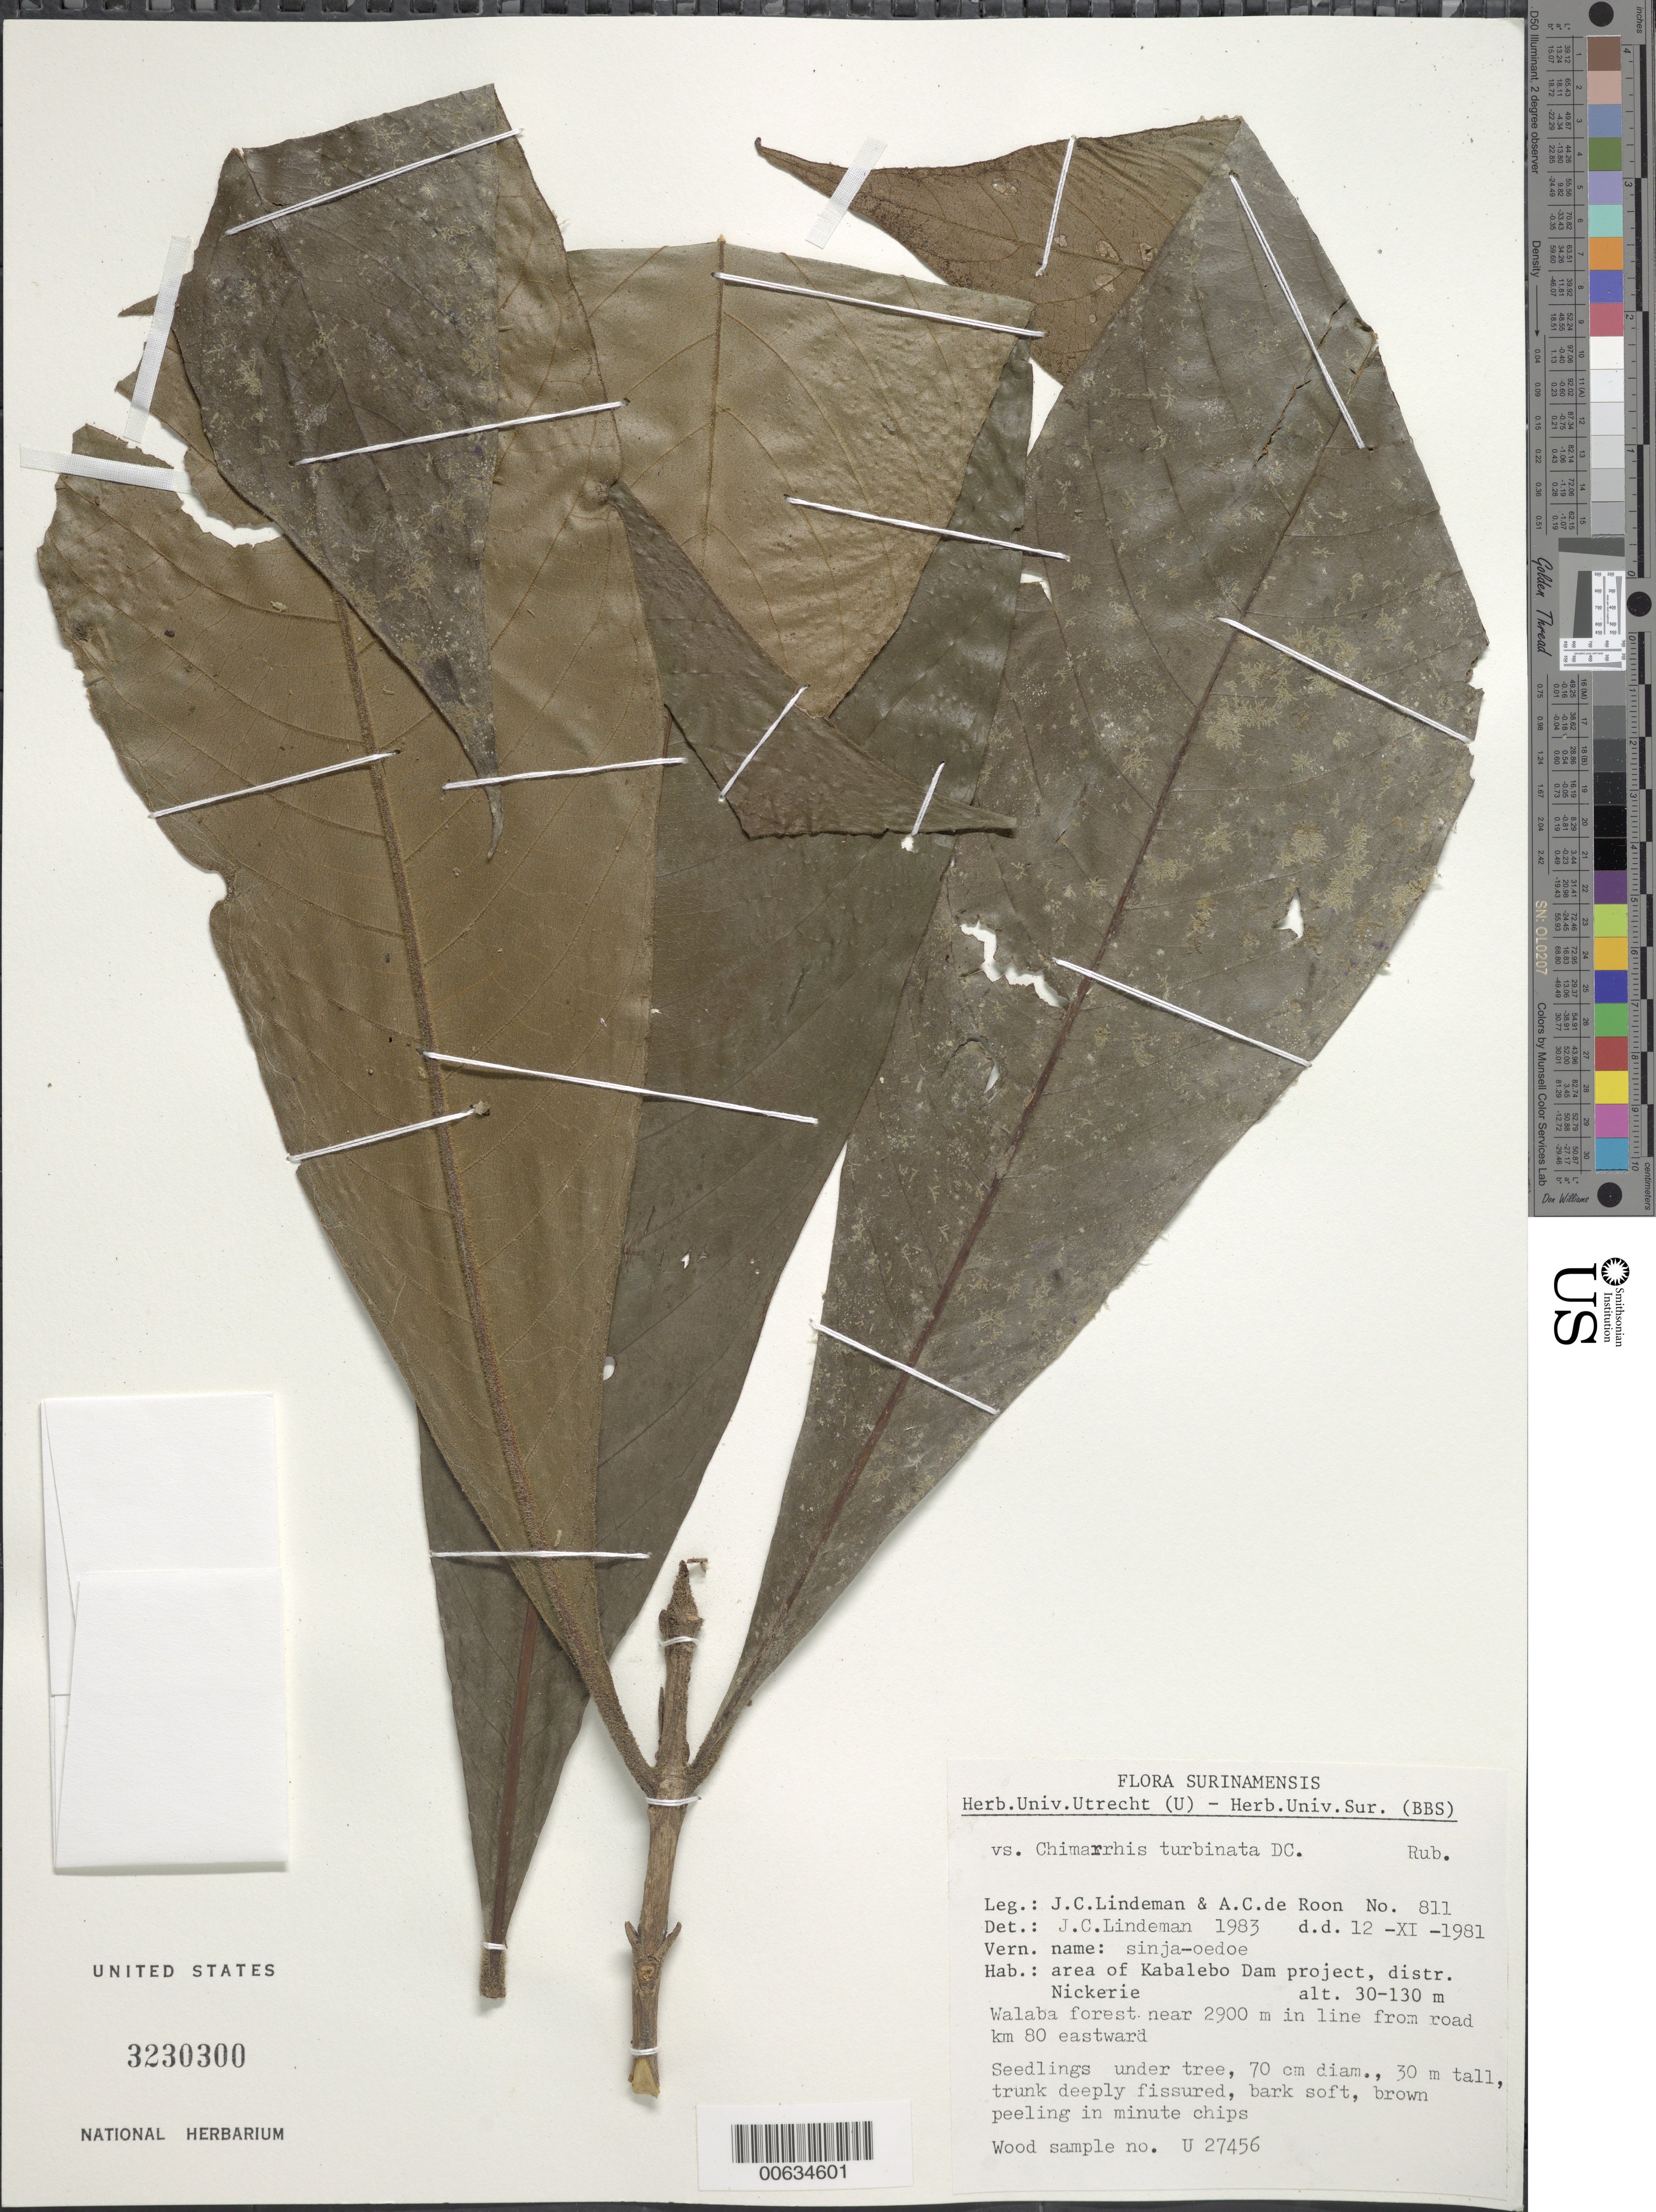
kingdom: Plantae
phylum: Tracheophyta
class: Magnoliopsida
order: Gentianales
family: Rubiaceae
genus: Chimarrhis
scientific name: Chimarrhis turbinata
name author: DC.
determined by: Lindeman, J. C.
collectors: J. C. Lindeman & A. de Roon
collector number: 81 811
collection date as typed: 12-Nov-81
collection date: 1981-11-12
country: Suriname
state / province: Nickerie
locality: Kabalebo Dam project area, line from road km 80 E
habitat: Forest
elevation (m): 30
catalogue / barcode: US 3230300